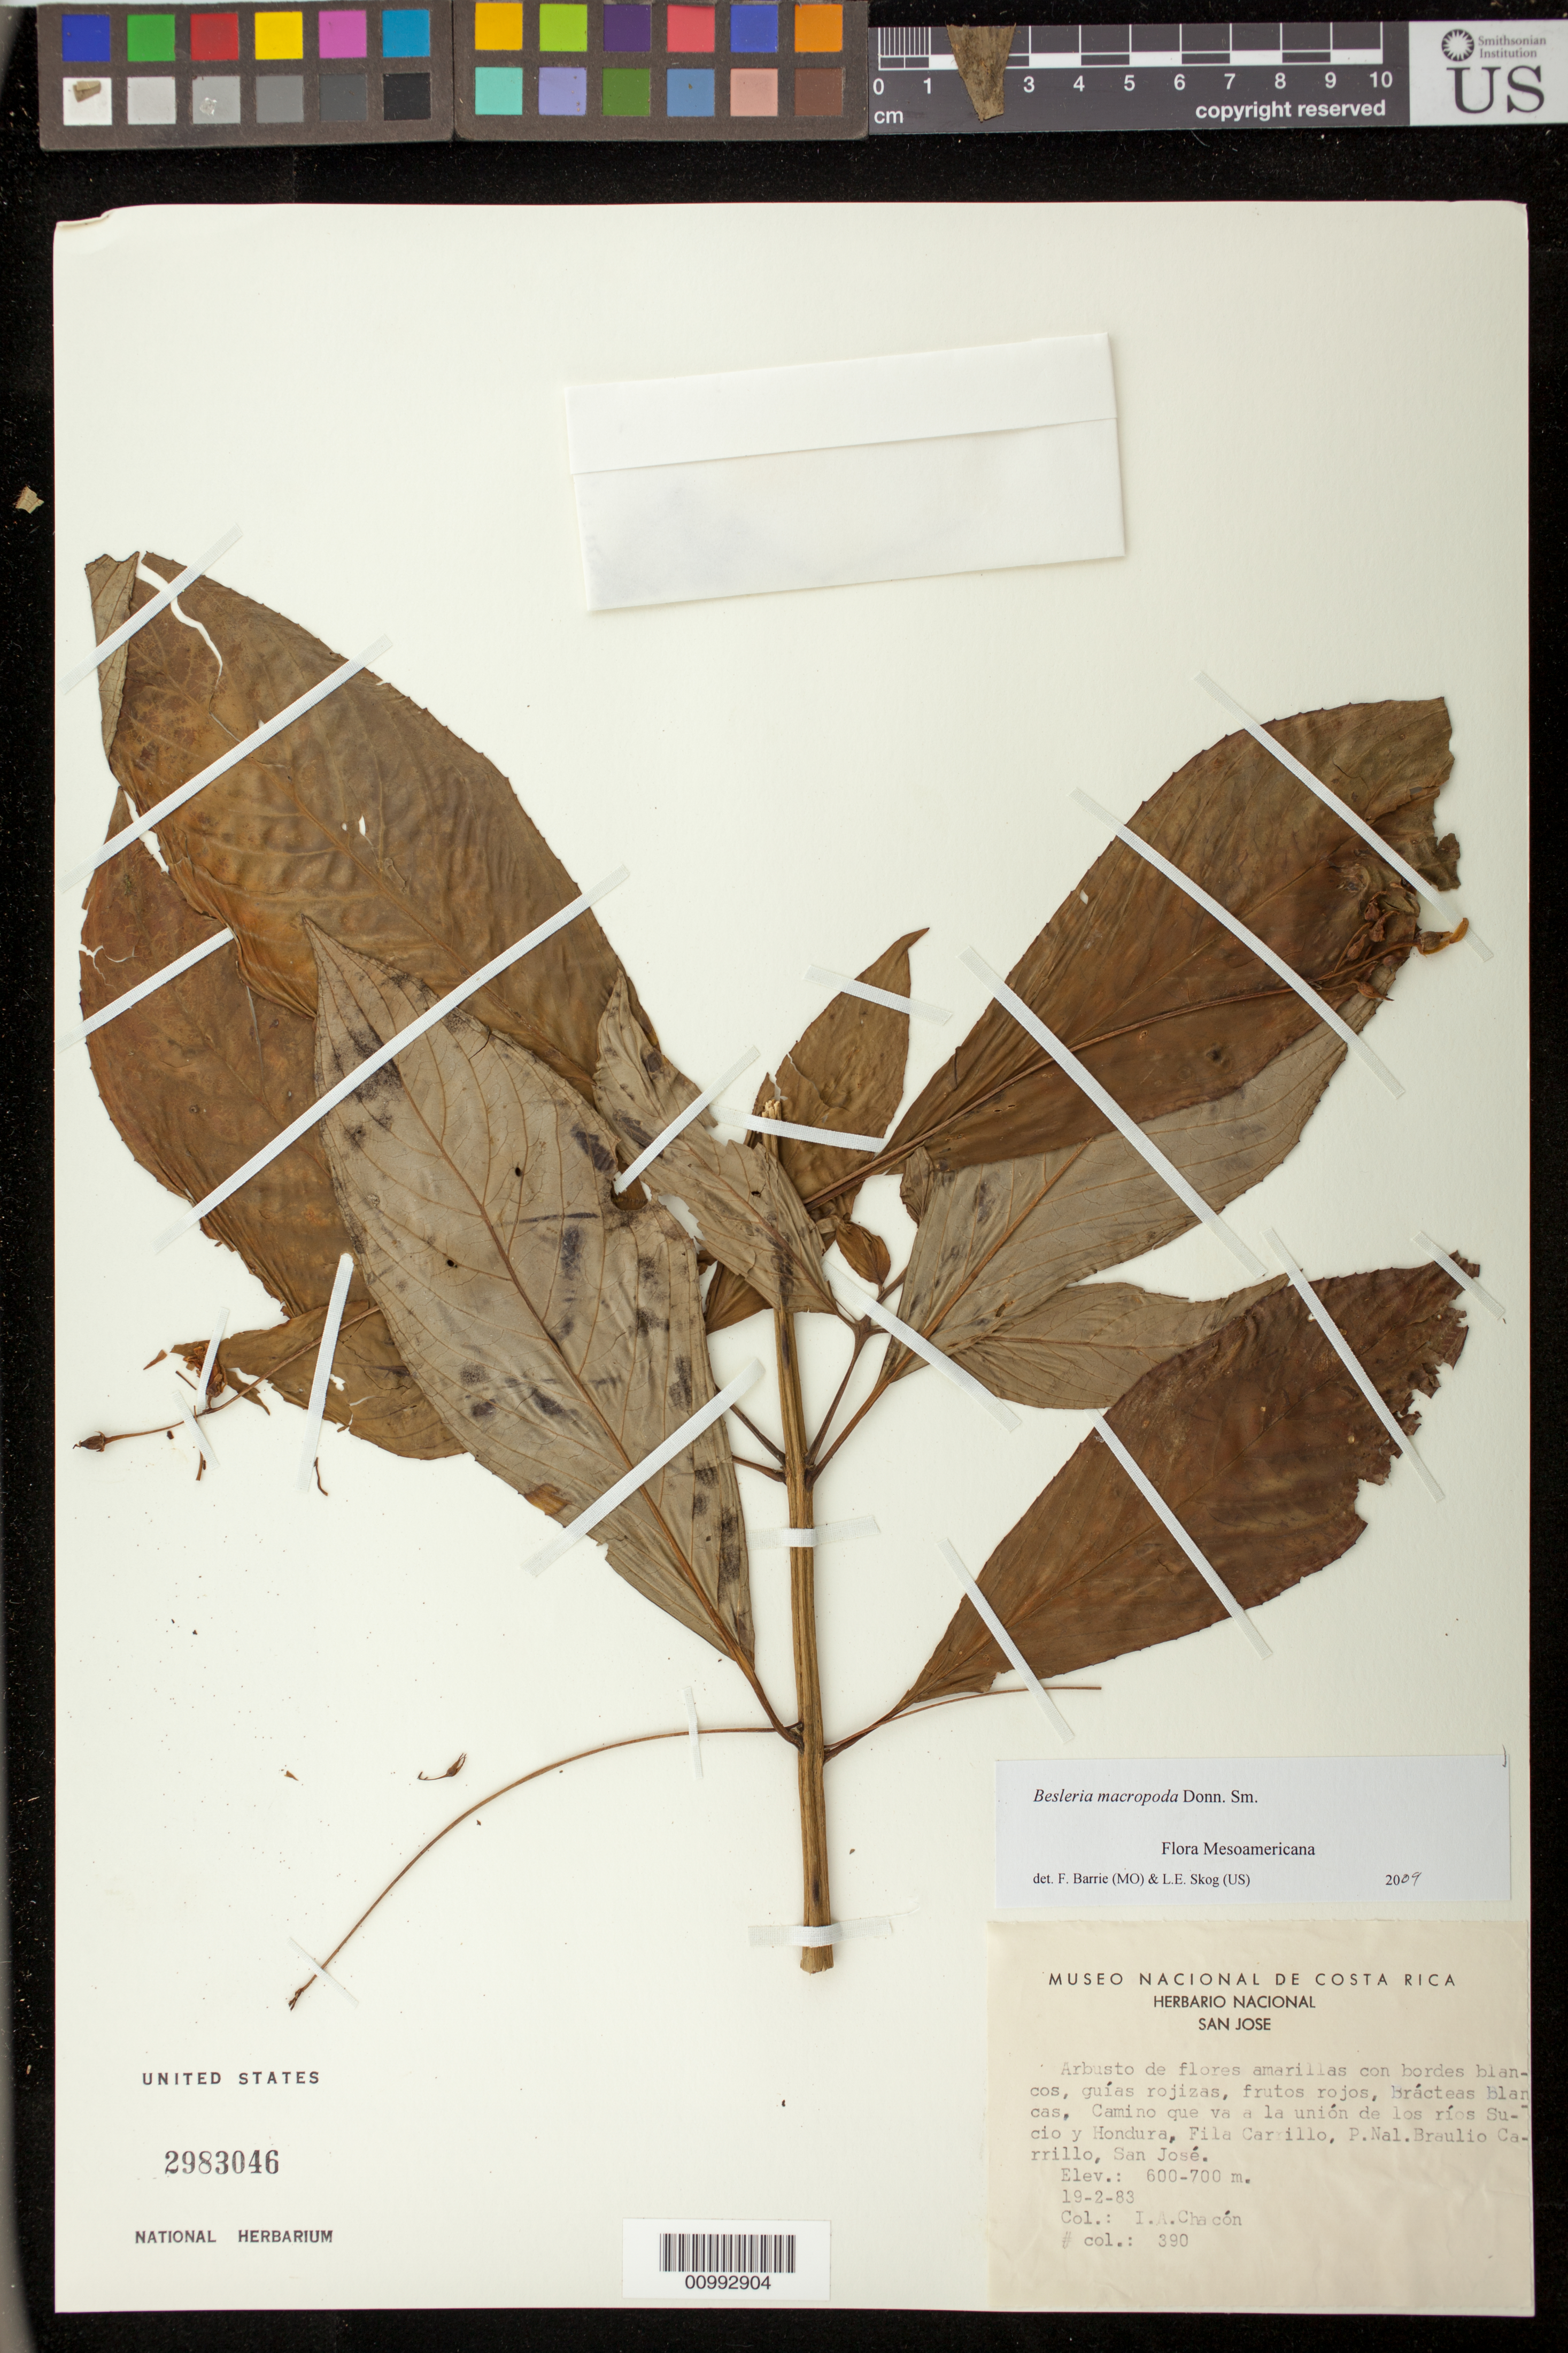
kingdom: Plantae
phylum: Tracheophyta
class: Magnoliopsida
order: Lamiales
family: Gesneriaceae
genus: Besleria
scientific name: Besleria macropoda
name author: Donn. Sm.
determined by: Barrie, F. R.; Skog, Laurence E.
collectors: I. Chacón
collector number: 390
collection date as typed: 19 Feb 1983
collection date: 1983-02-19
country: Costa Rica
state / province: San José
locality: P. Nal. Braulio Carrillo, Fila Carrillo, camino que va a la unión de los ríos Sucio y Hondura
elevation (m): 600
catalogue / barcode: US 2983046